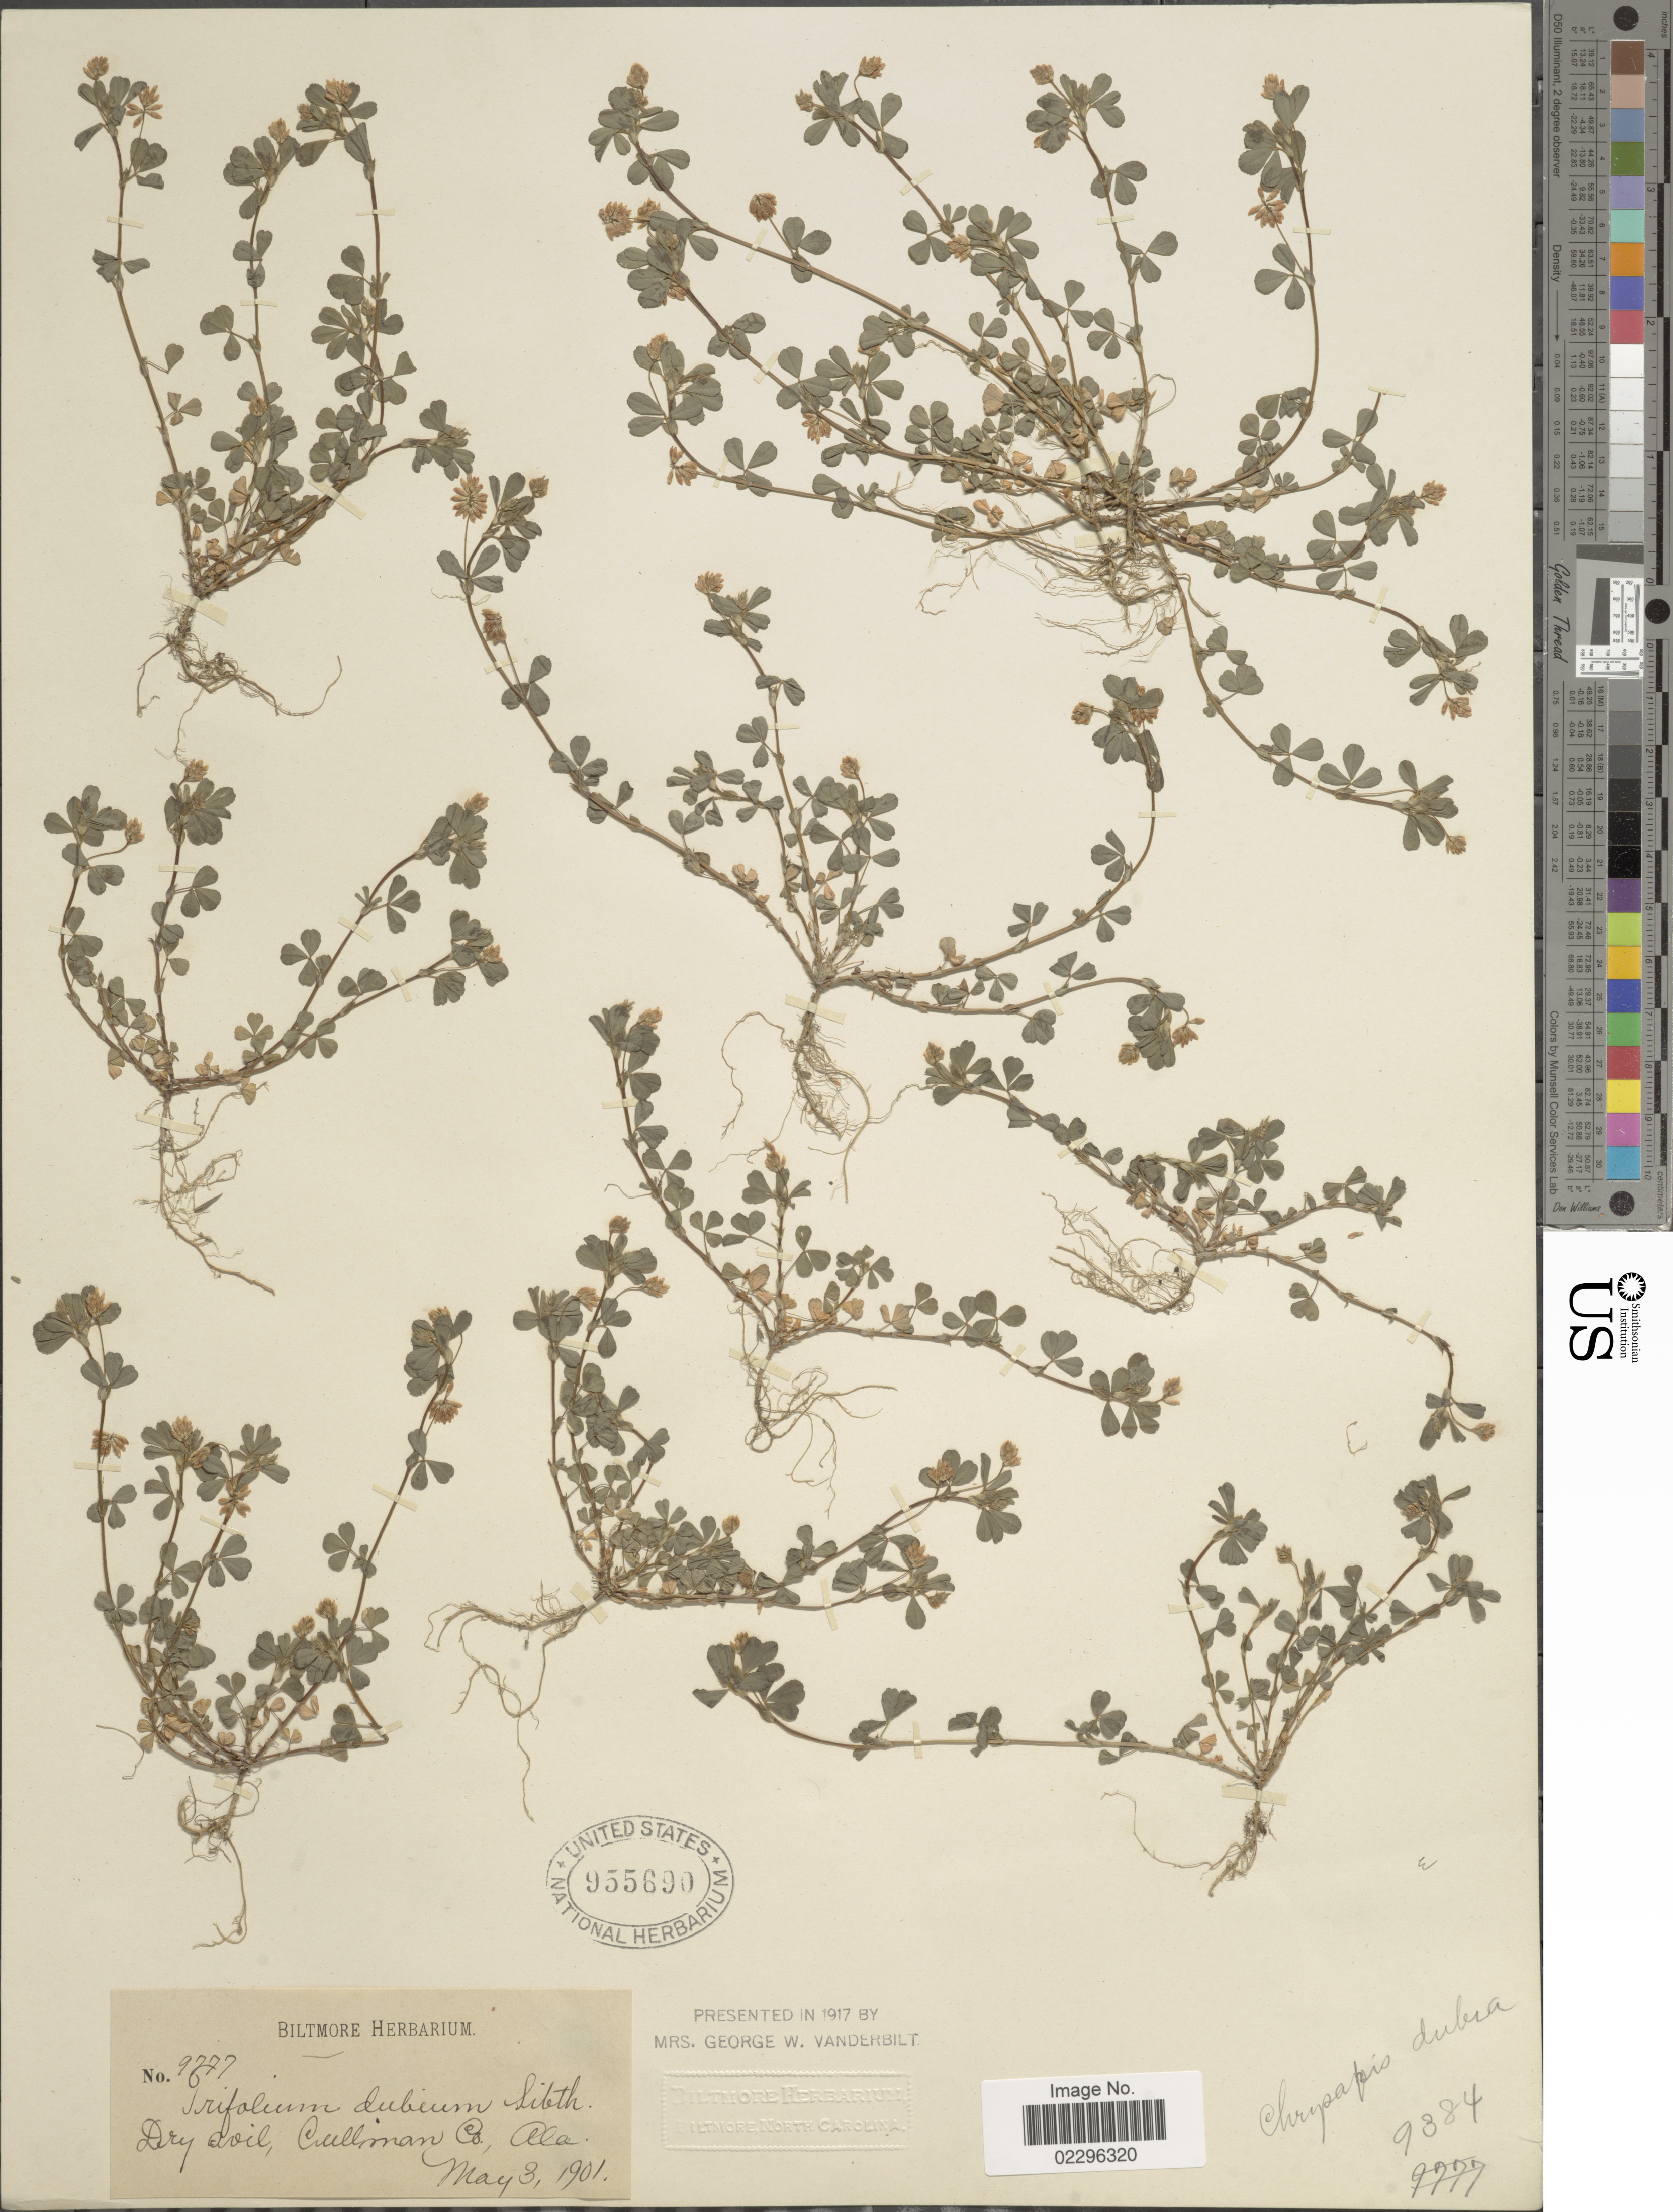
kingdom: Plantae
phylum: Tracheophyta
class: Magnoliopsida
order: Fabales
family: Fabaceae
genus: Trifolium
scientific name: Trifolium dubium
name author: Sibth.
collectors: ex herb. Biltmore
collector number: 9777*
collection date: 1901-05-03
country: United States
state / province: Alabama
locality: Cullman Co., Ala.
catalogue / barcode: US 955690